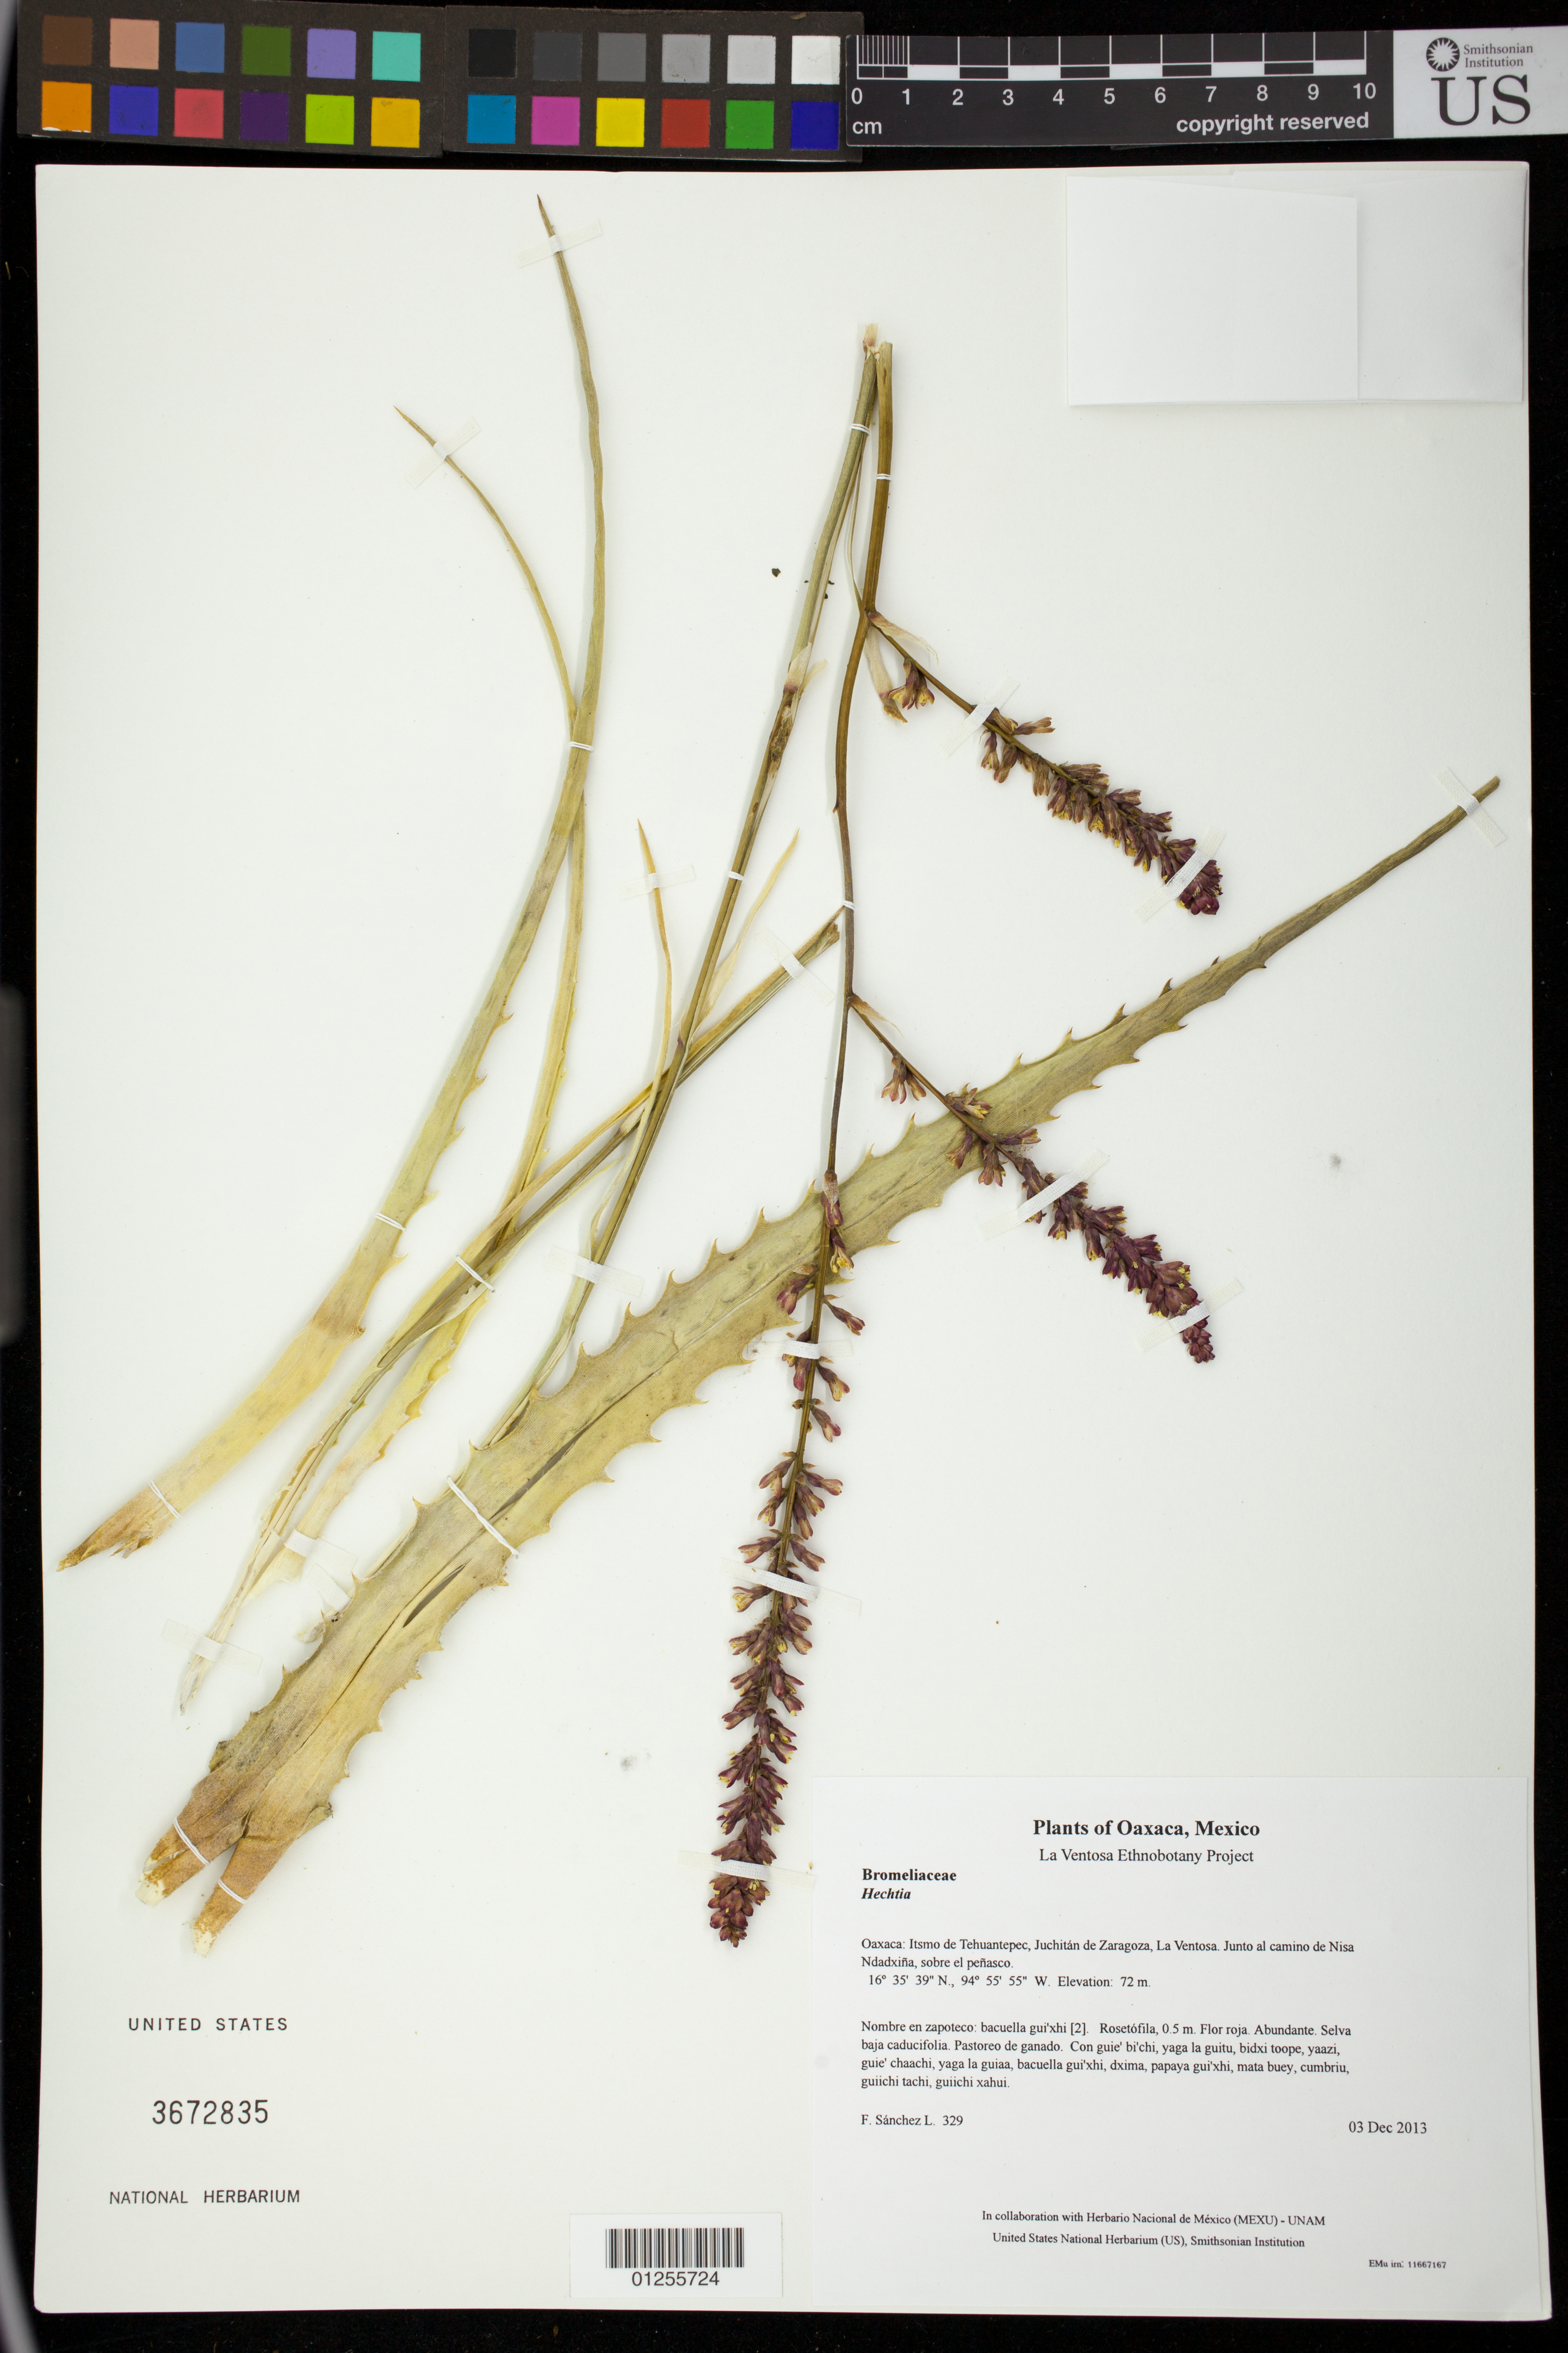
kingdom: Plantae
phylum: Tracheophyta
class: Liliopsida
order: Poales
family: Bromeliaceae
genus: Hechtia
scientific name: Hechtia sp.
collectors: F. Sánchez L.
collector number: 329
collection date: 2013-12-03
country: Mexico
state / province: Oaxaca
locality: Itsmo de Tehuantepec, Juchitán de Zaragoza, La Ventosa. Junto al camino de Nisa Ndadxiña, sobre el peñasco.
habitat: Selva baja caducifolia. Pastoreo de ganado.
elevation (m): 72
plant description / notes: MEXU, US; Duba. 0.5 m. Guie' naxiña'. Stale.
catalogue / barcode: US 3672835